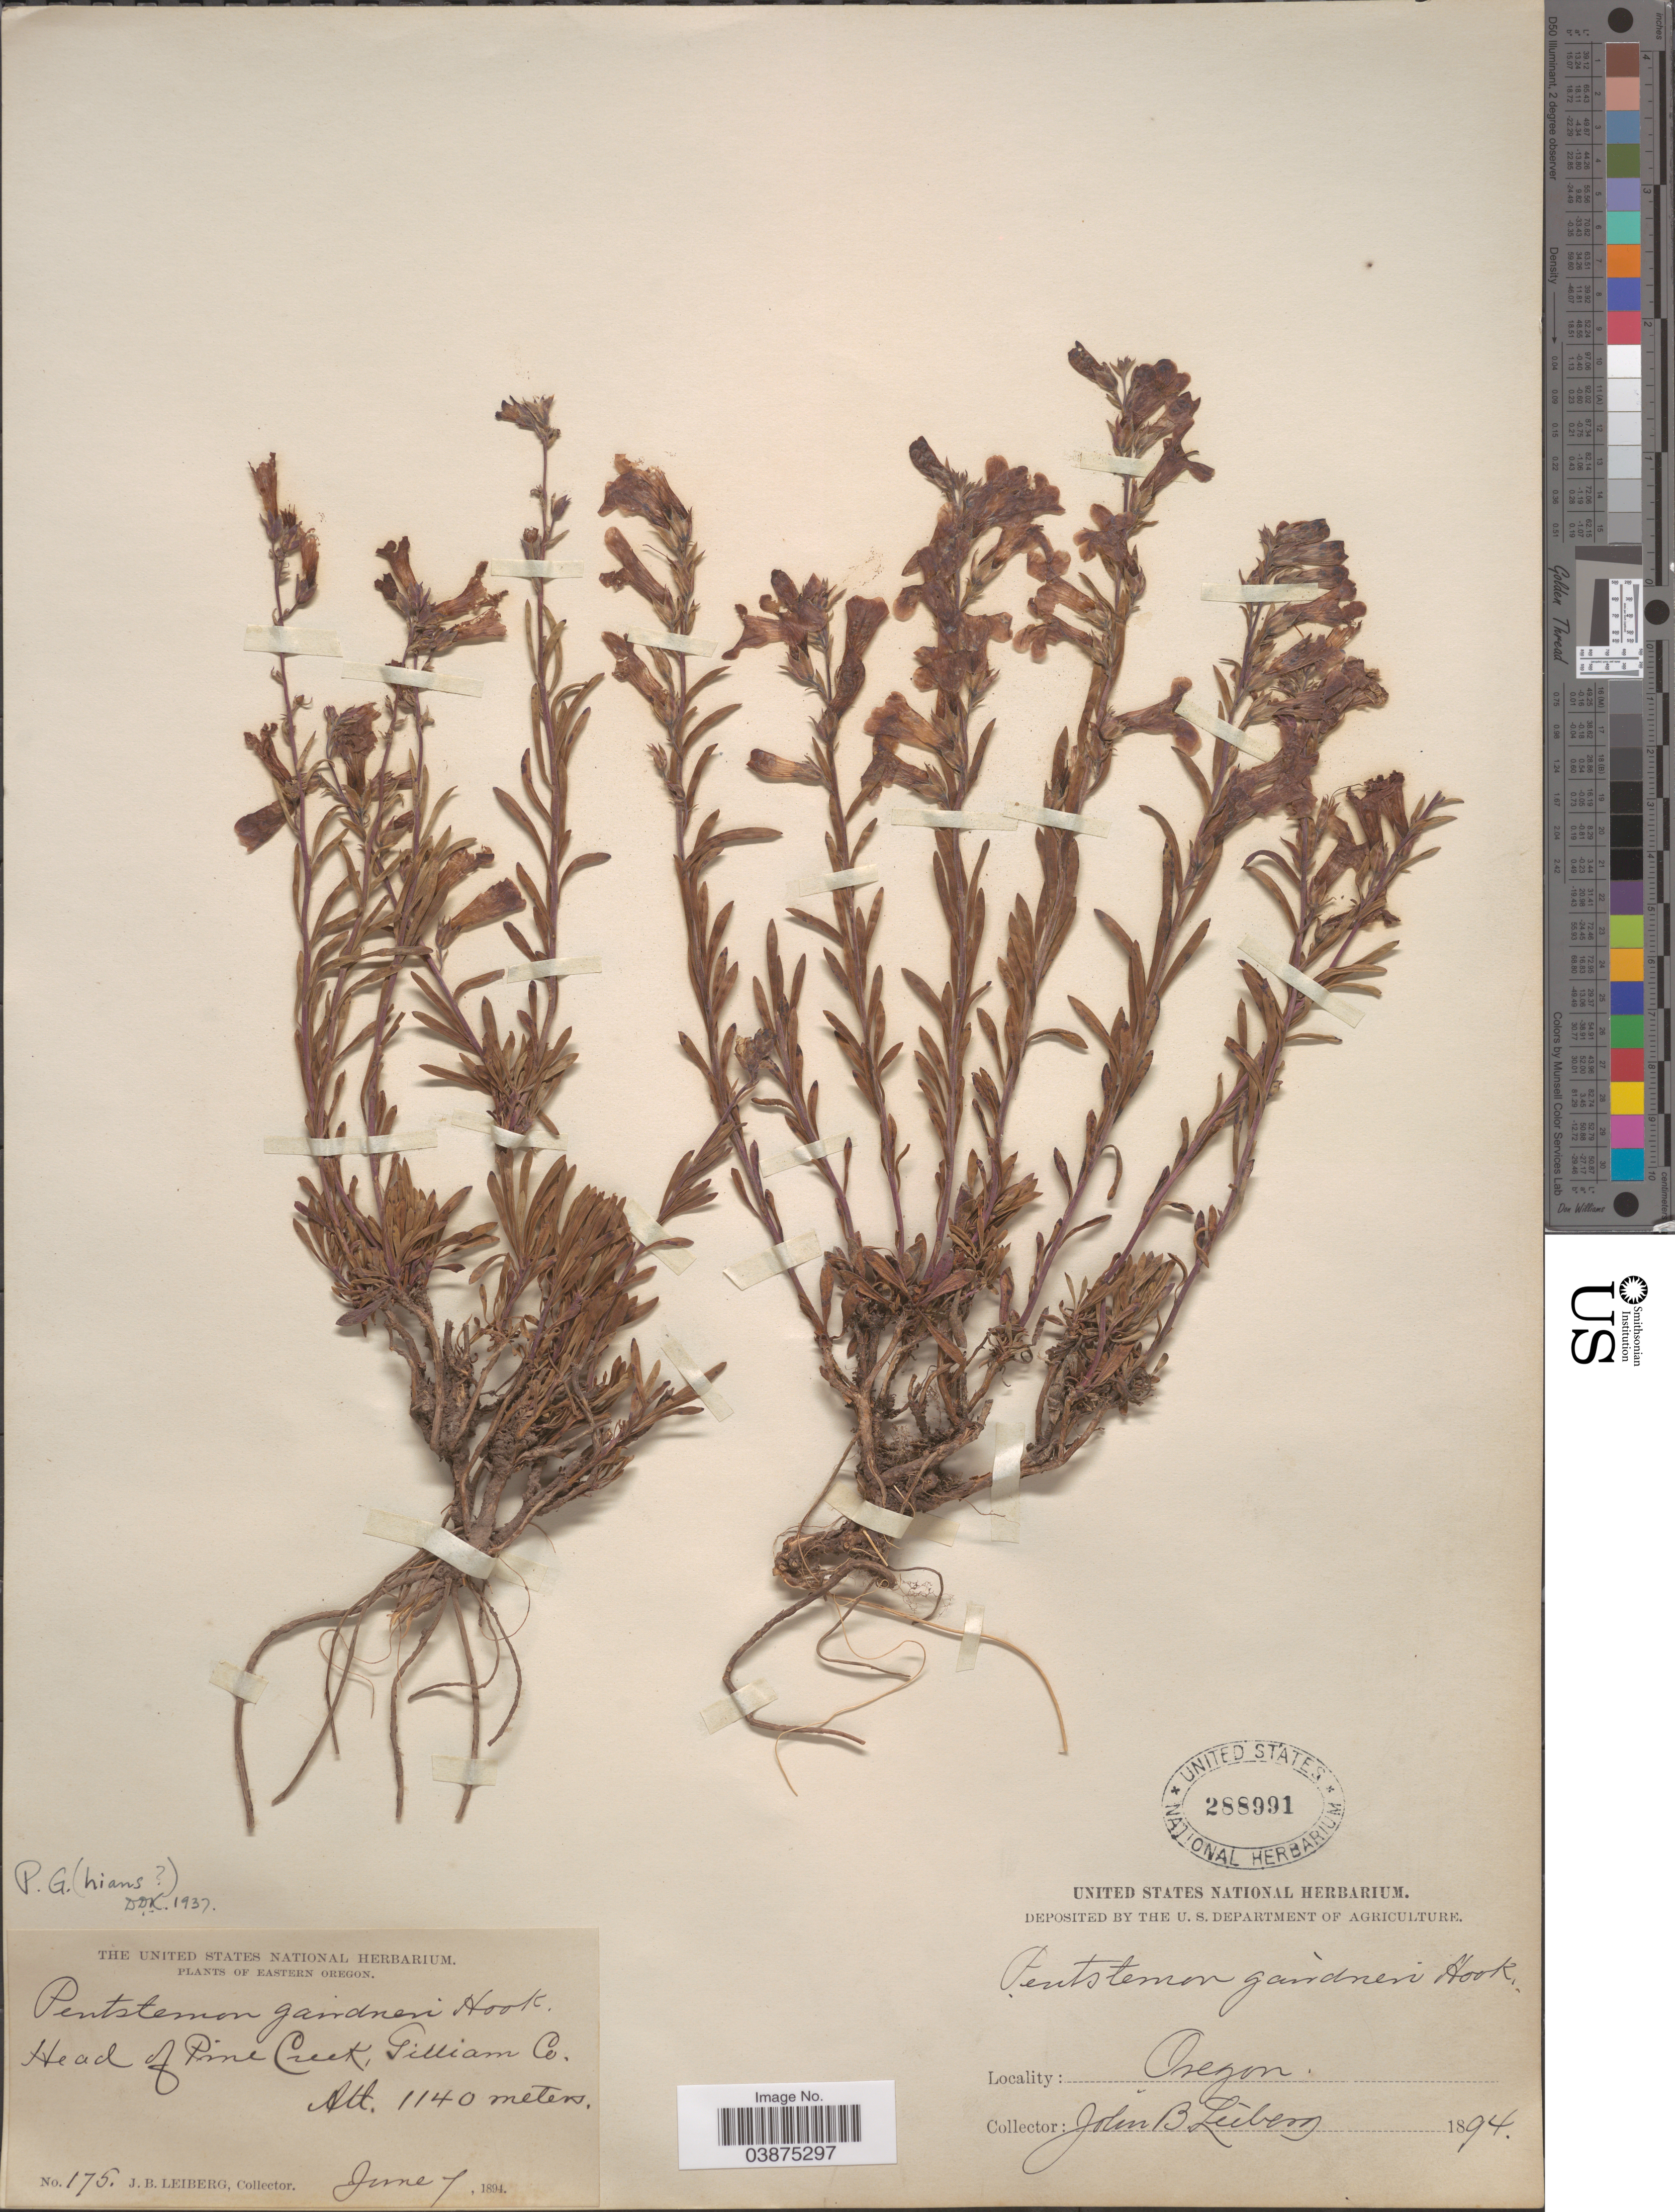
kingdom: Plantae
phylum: Tracheophyta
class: Magnoliopsida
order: Lamiales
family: Plantaginaceae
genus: Penstemon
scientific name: Penstemon gairdneri subsp. hians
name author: (Piper) D.D. Keck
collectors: J. B. Leiberg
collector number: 175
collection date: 1894-06-07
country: United States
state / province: Oregon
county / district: Gilliam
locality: Eastern Oregon. Head of Pine Creek, Gilliam co.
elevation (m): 1140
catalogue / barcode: US 288991